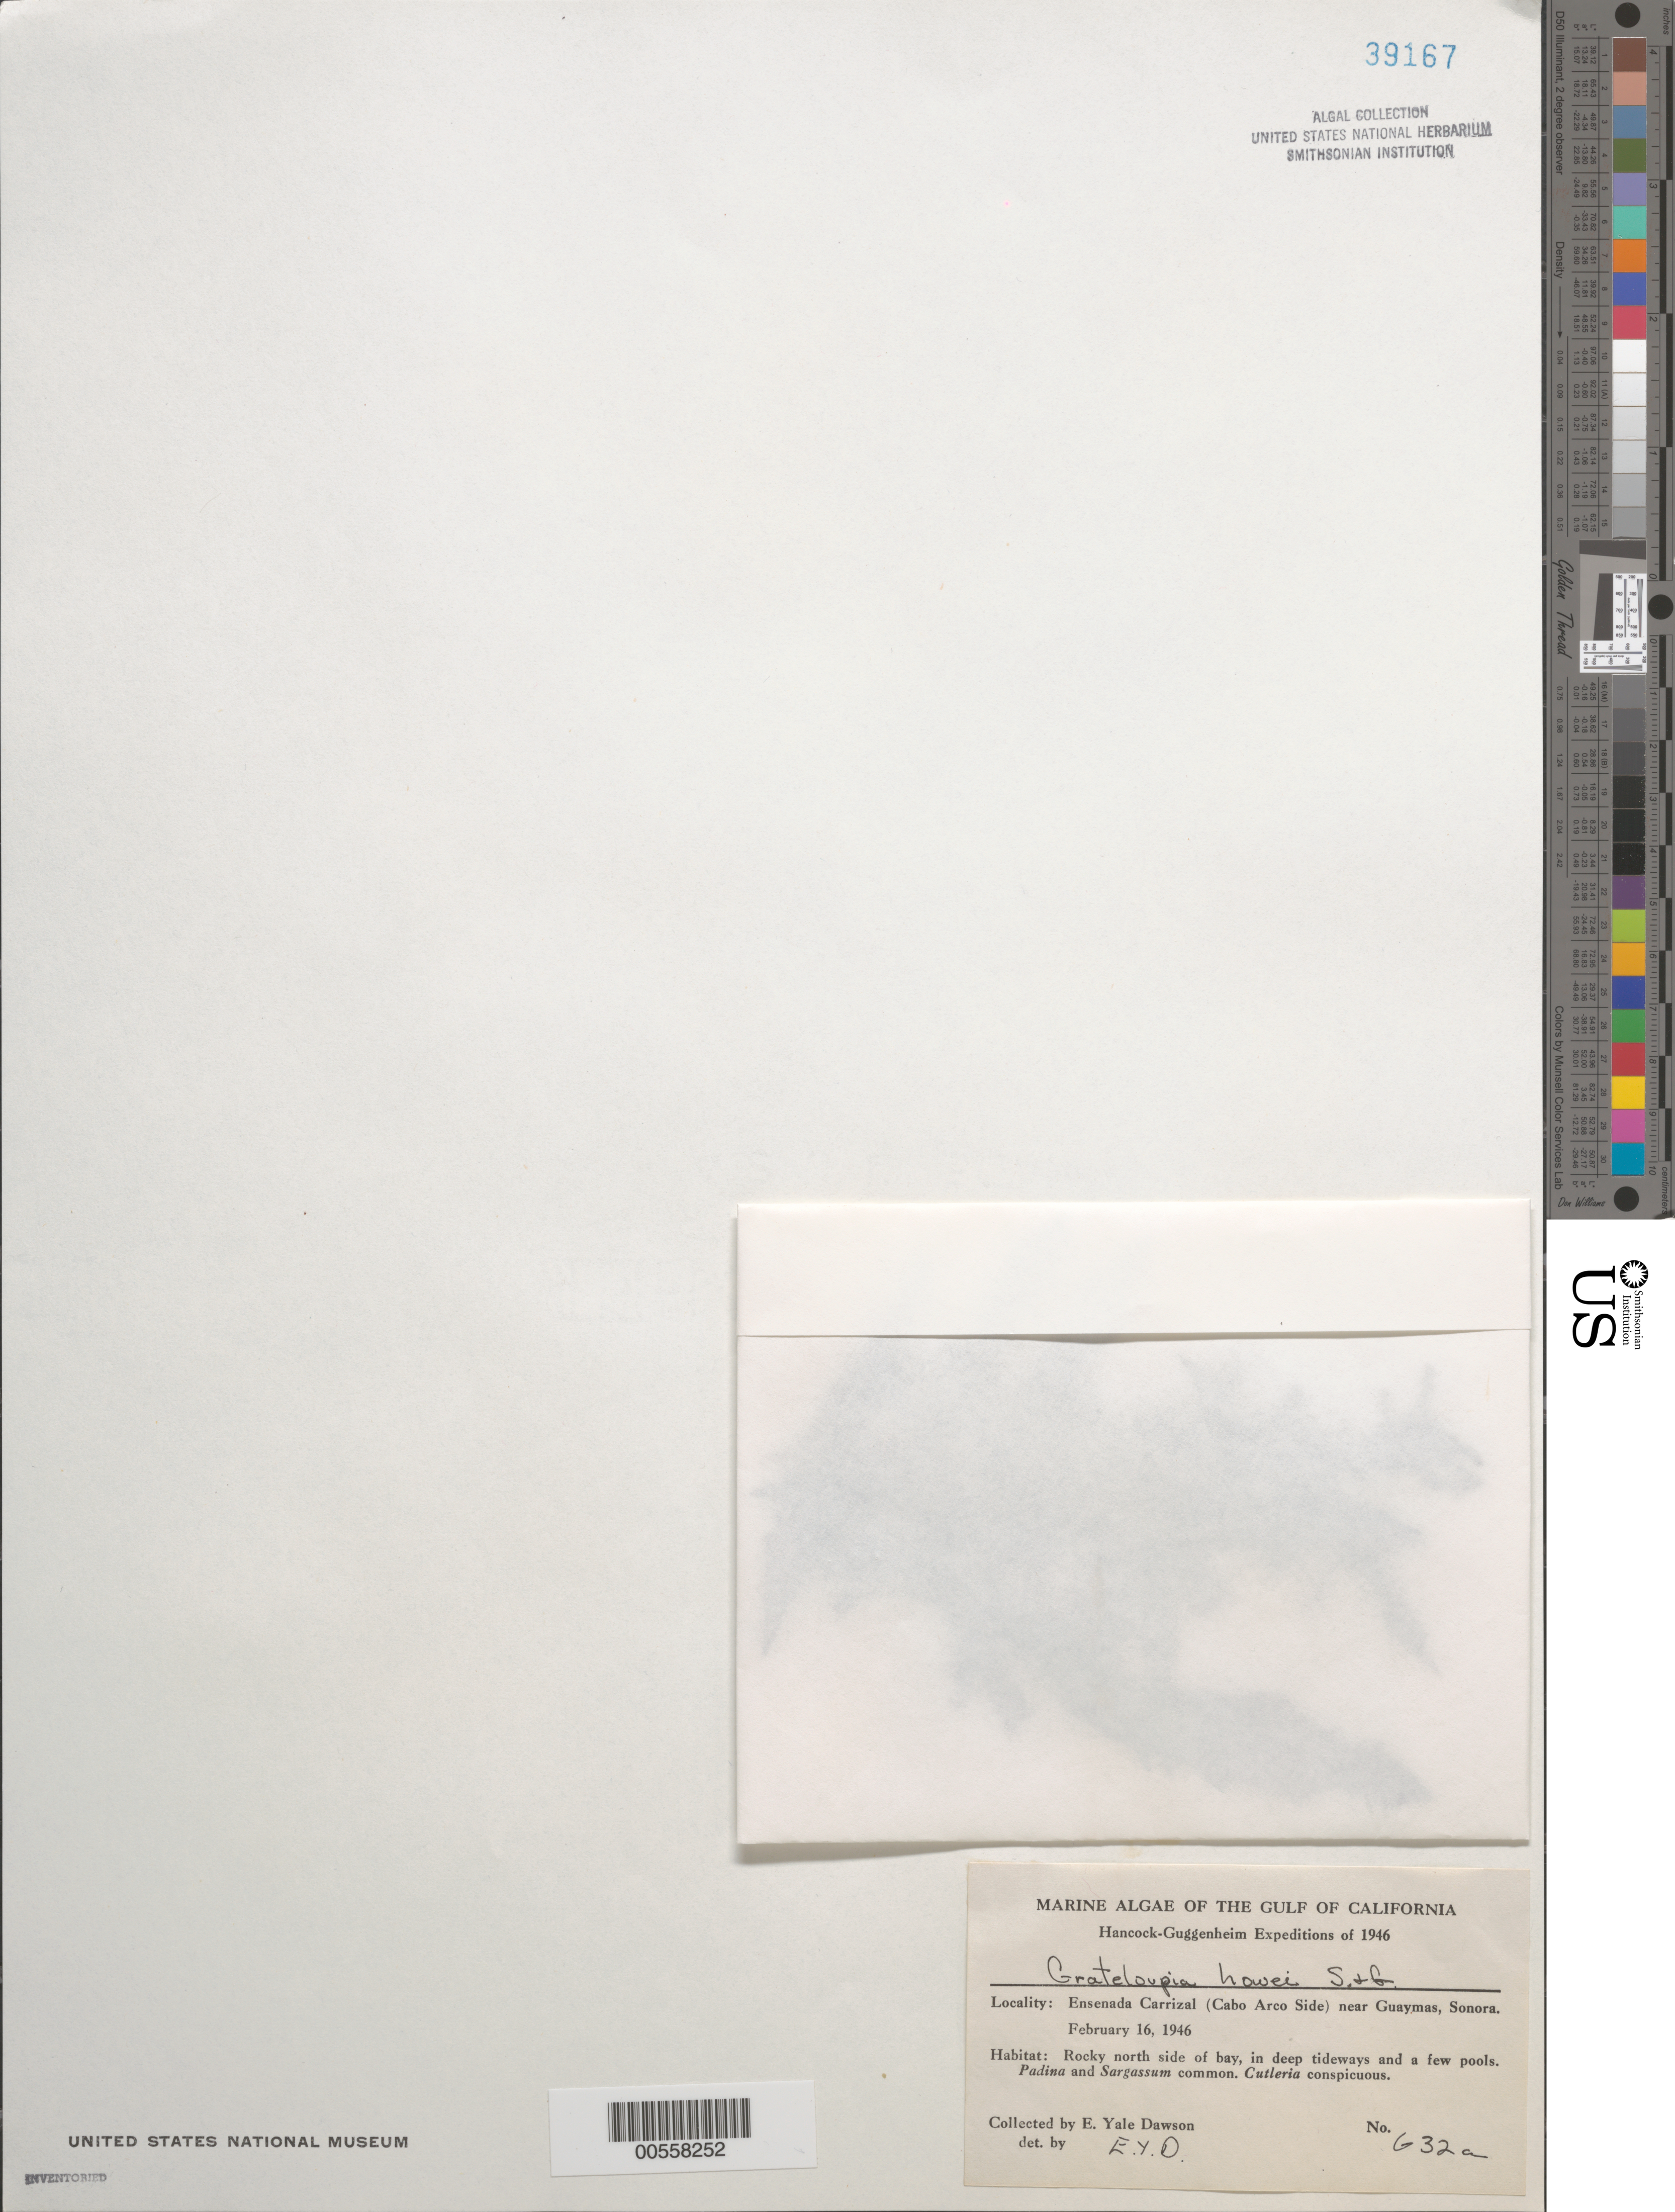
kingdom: Plantae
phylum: Rhodophyta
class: Florideophyceae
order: Halymeniales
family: Halymeniaceae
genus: Grateloupia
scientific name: Grateloupia howeii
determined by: Dawson, E. Y.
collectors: E. Y. Dawson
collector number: EYD 632a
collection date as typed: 16 Feb 1946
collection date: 1946-02-16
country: Mexico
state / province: Sonora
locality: Ensenada Carrizal, near Guaymas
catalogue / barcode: US 39167